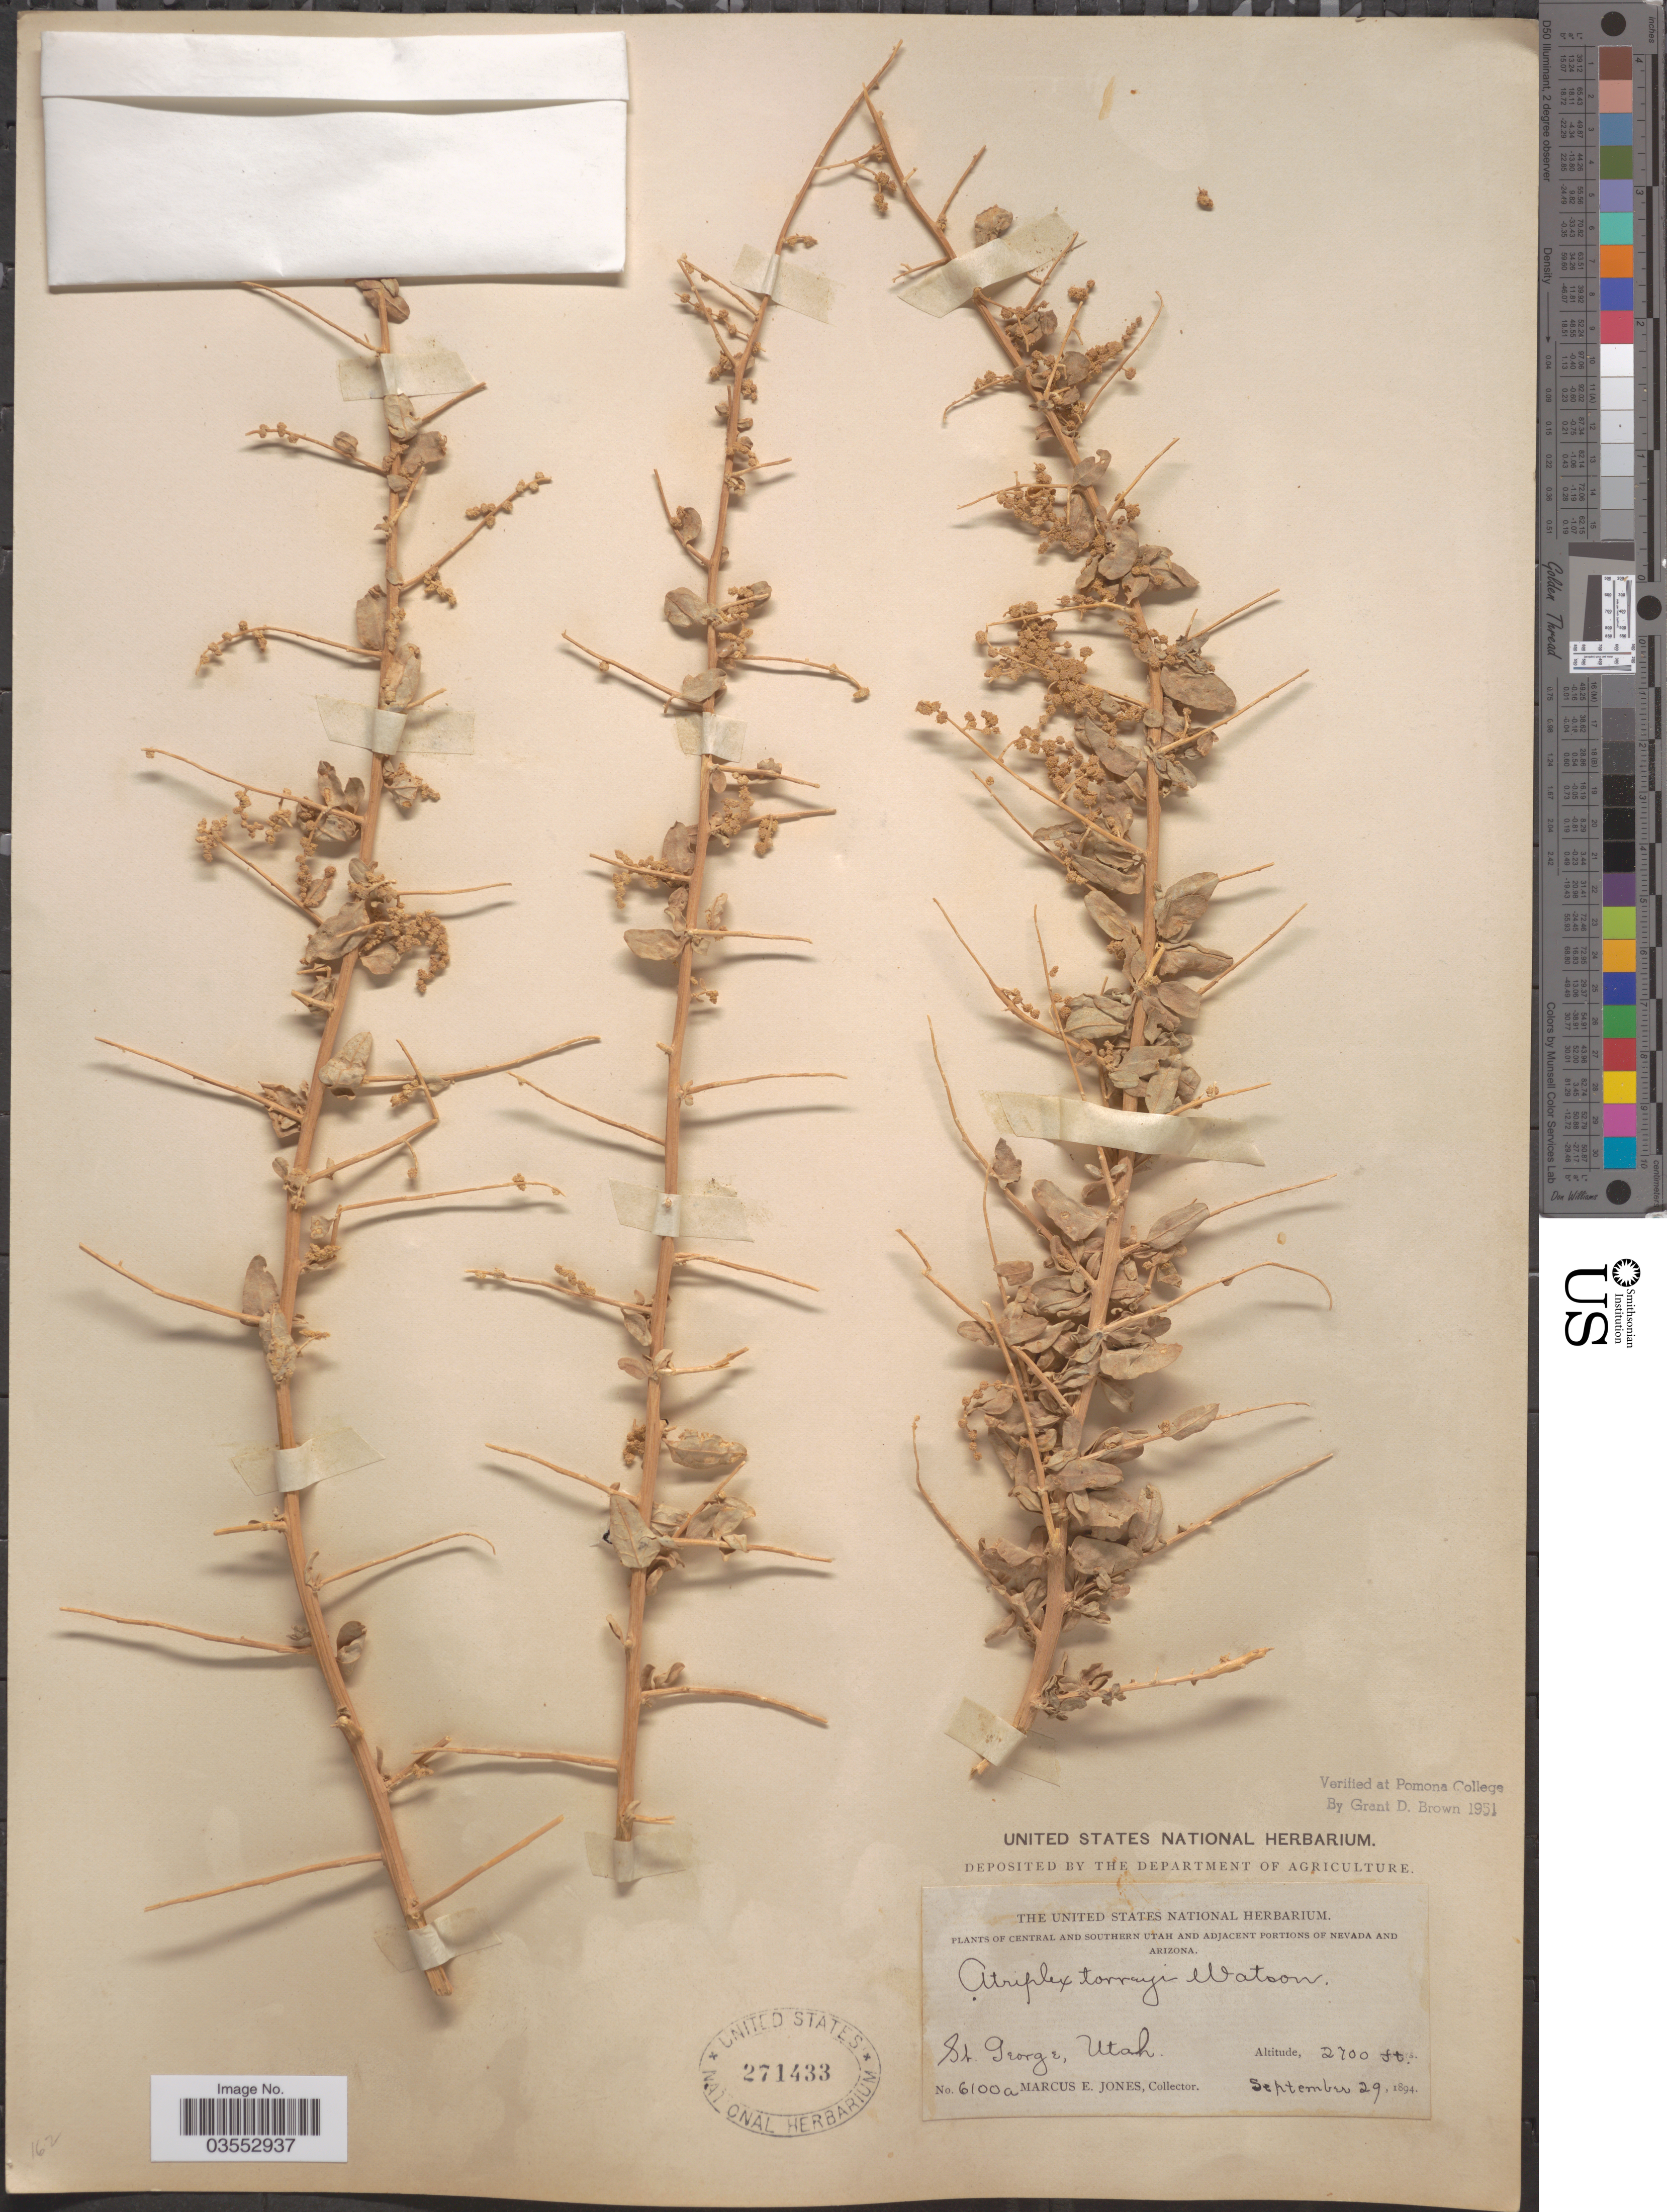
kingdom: Plantae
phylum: Tracheophyta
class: Magnoliopsida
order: Caryophyllales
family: Amaranthaceae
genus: Atriplex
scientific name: Atriplex torreyi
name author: (S. Watson) S. Watson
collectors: M. E. Jones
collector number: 6100a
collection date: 1894-09-29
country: United States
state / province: Utah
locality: Central and Southern Utah. St. George.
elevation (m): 823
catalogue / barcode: US 271433